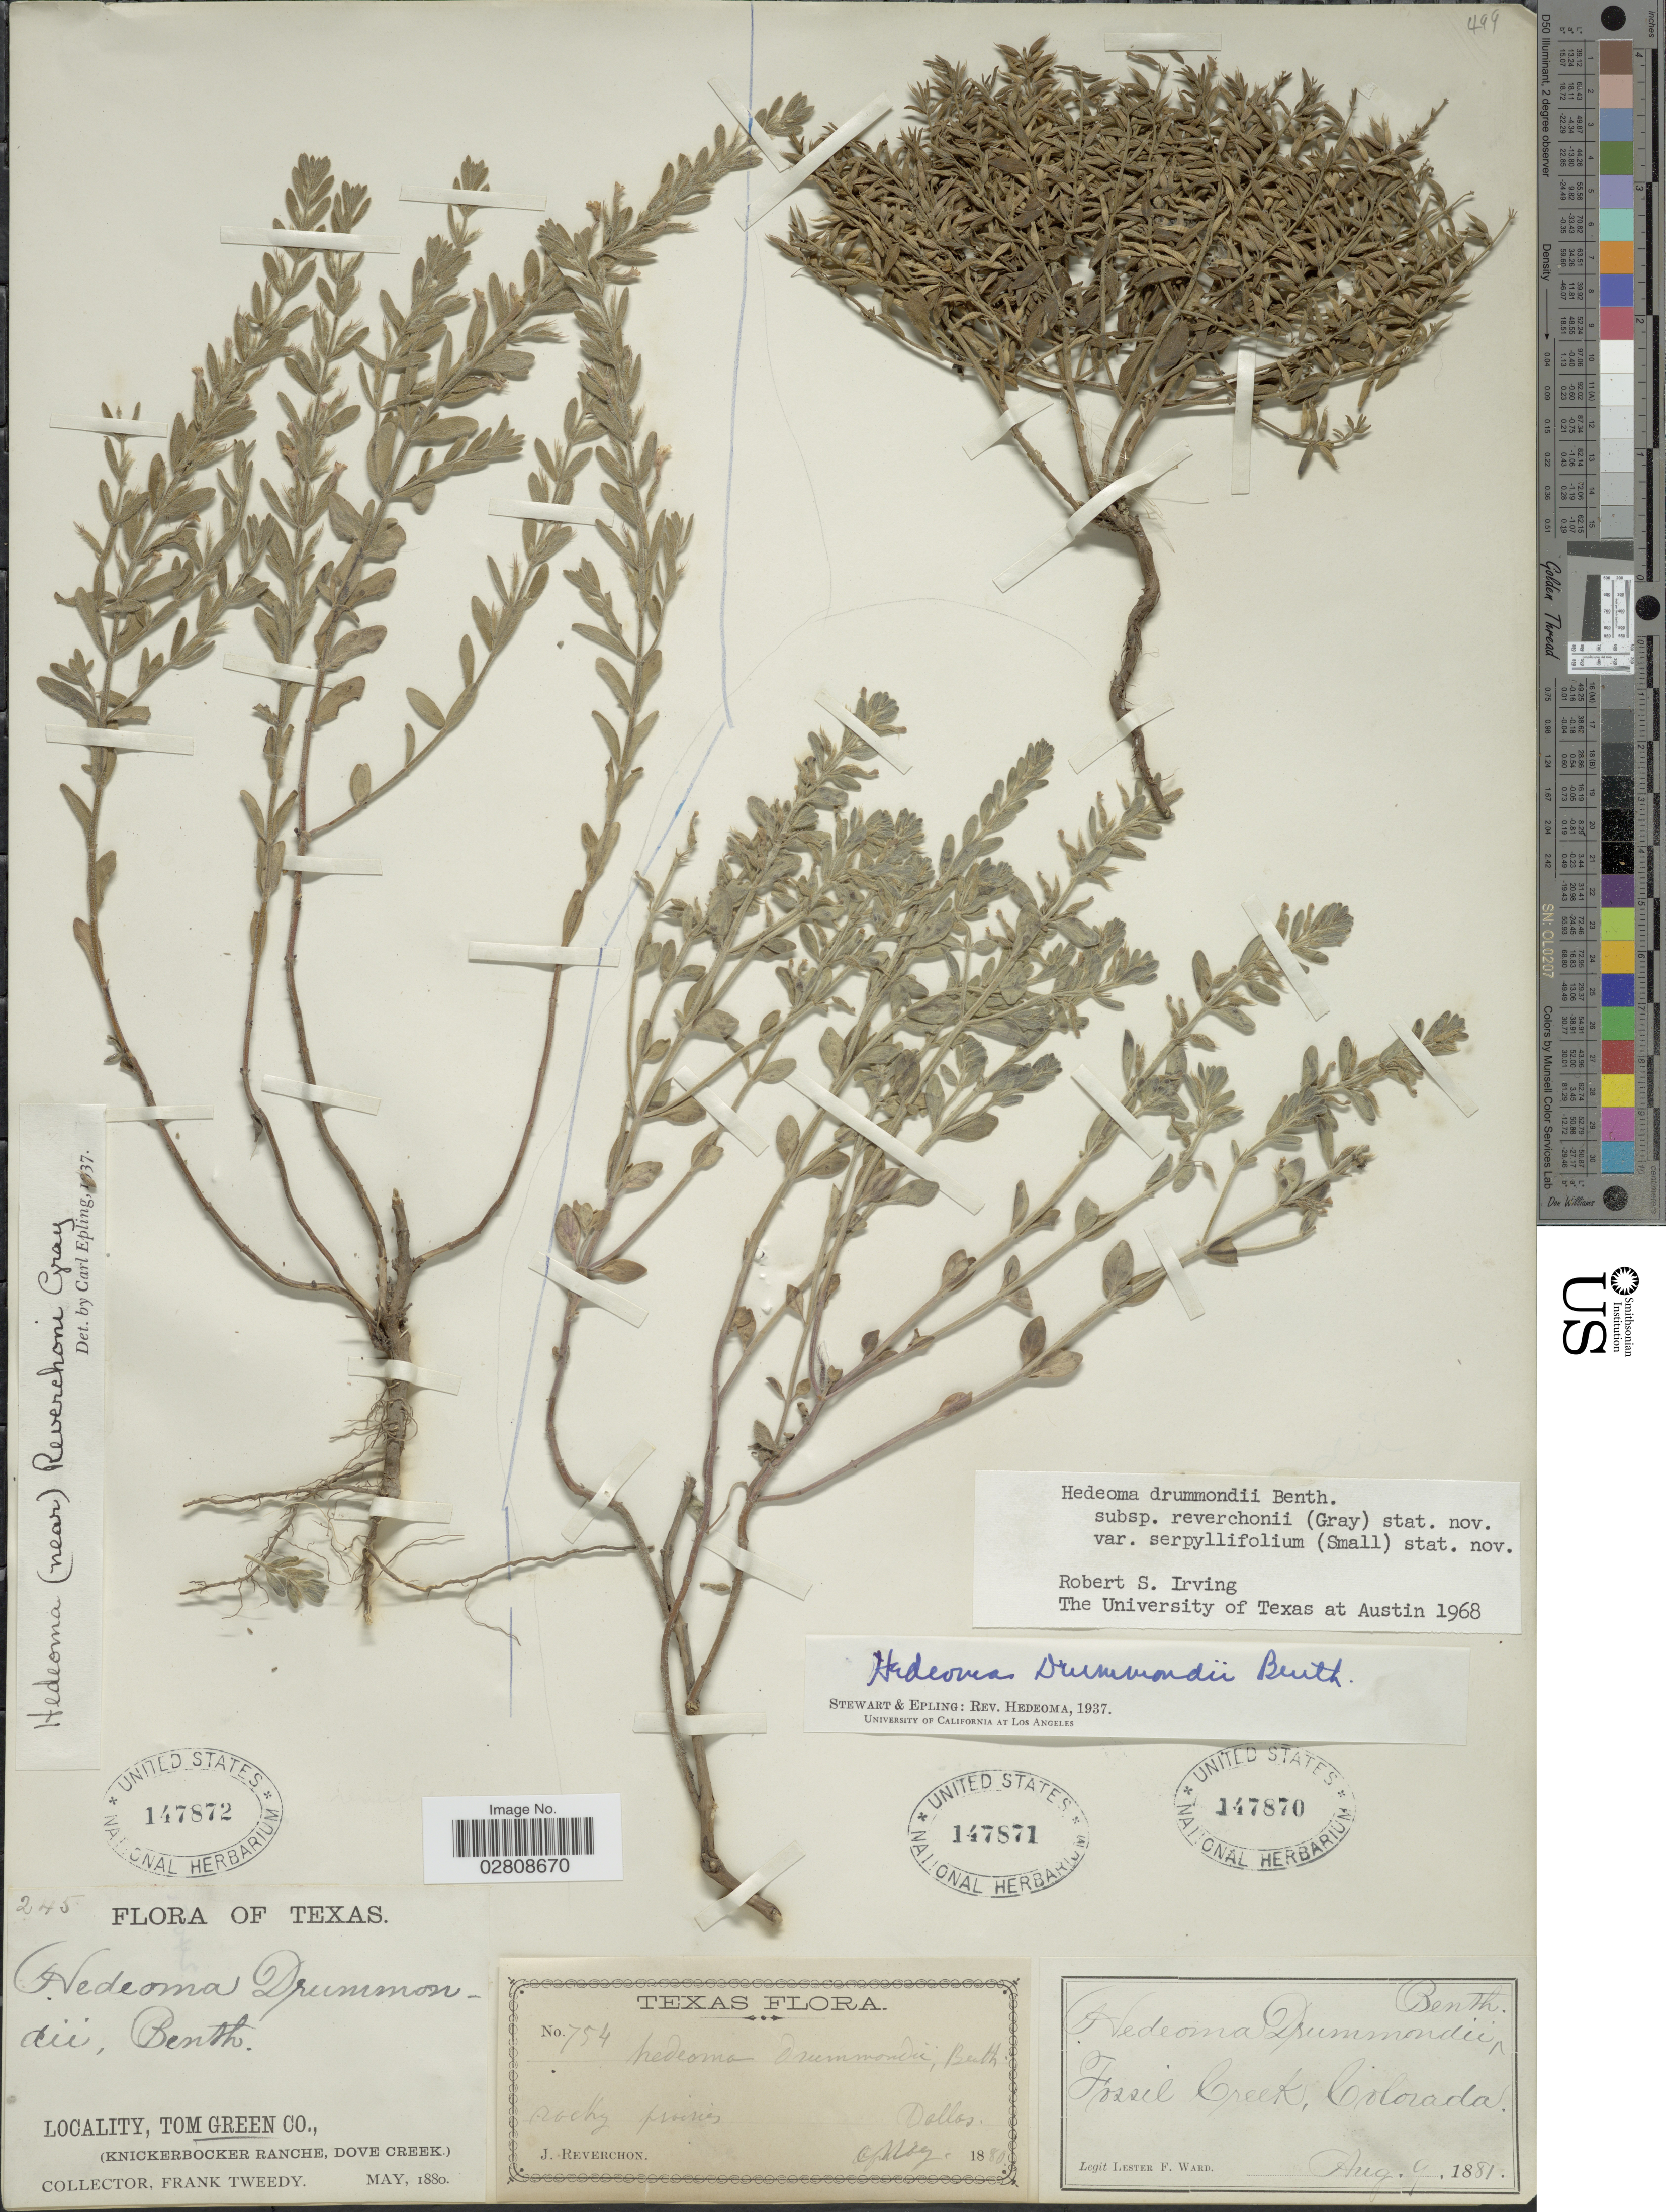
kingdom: Plantae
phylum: Tracheophyta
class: Magnoliopsida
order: Lamiales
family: Lamiaceae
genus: Hedeoma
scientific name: Hedeoma drummondii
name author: Benth.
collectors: F. Tweedy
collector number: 245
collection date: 1880-05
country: United States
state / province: Texas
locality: Tom Green Co., (Knickerbocker Ranche, Dove Creek).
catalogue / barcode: US 147872-3